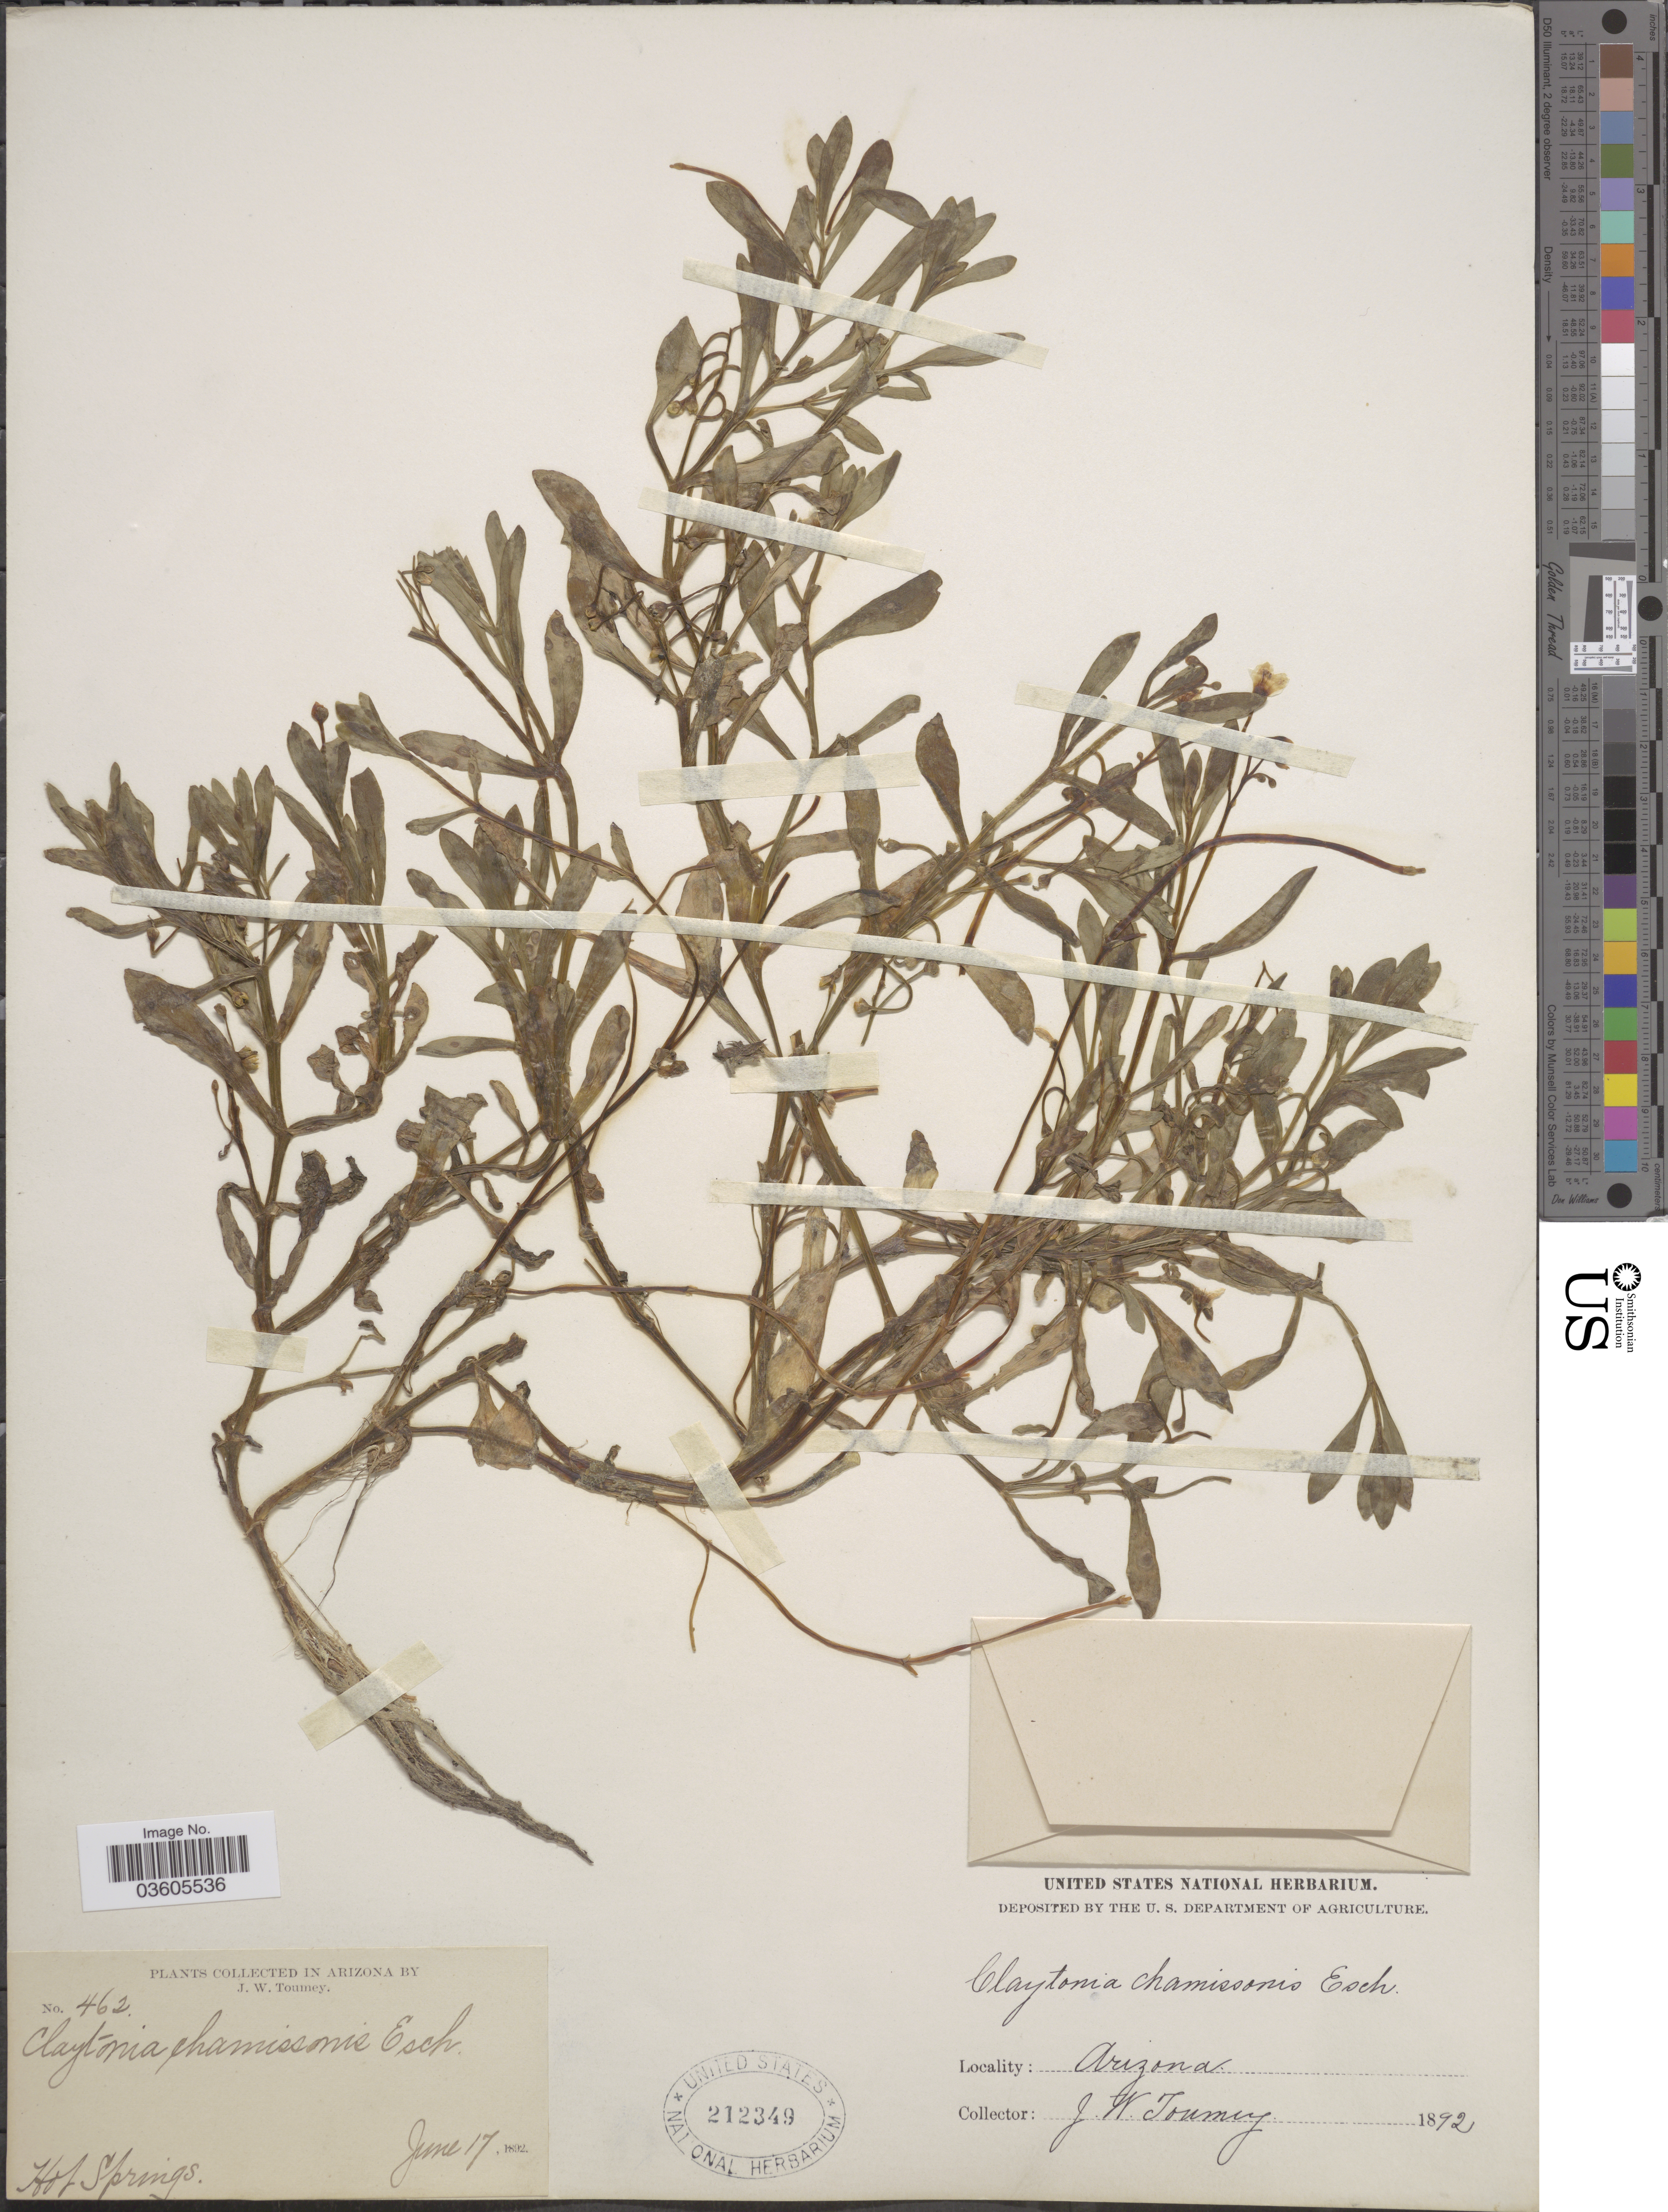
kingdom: Plantae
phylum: Tracheophyta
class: Magnoliopsida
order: Caryophyllales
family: Montiaceae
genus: Montia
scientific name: Montia chamissoi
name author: (Ledeb. ex Spreng.) Greene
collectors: J. W. Toumey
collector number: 462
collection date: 1892-06-17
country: United States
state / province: Arizona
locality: Hot Springs.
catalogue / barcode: US 212349